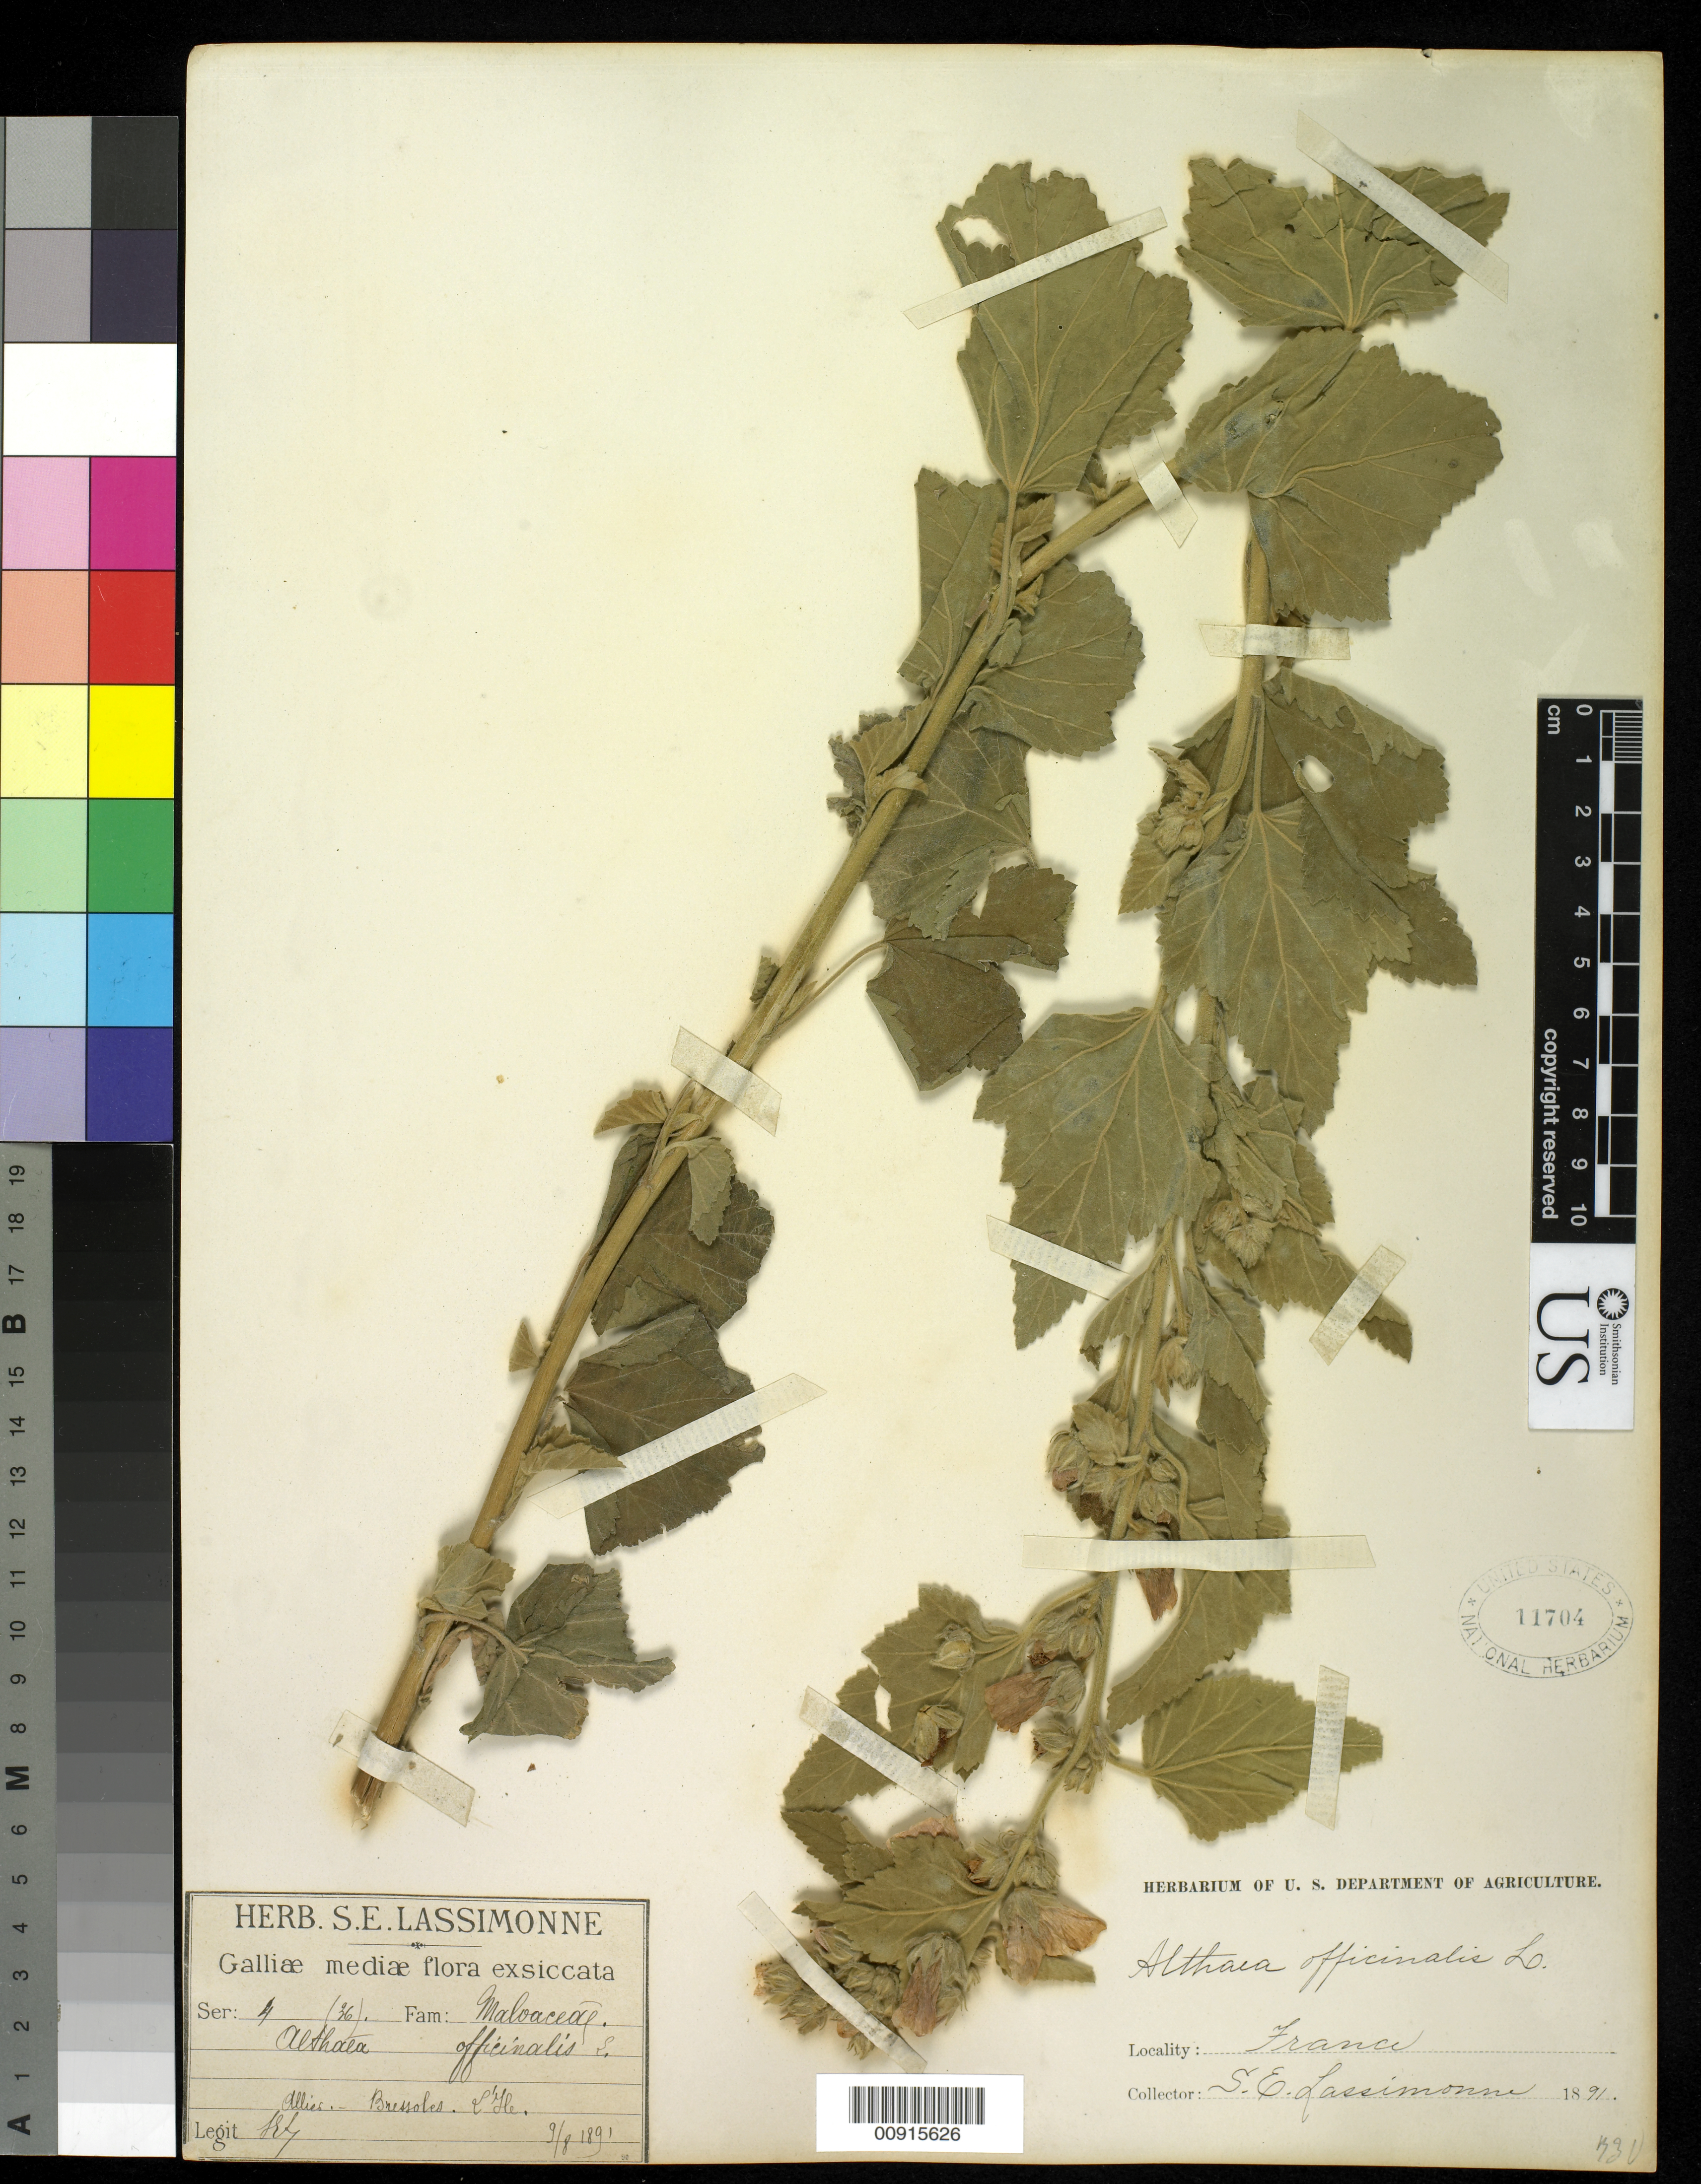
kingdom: Plantae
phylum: Tracheophyta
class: Magnoliopsida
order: Malvales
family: Malvaceae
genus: Althaea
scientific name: Althaea officinalis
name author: L.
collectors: S. Lassimonne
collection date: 1891-09-08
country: France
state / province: Auvergne-Rhône-Alpes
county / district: Loire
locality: Bressoles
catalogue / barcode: US 11704